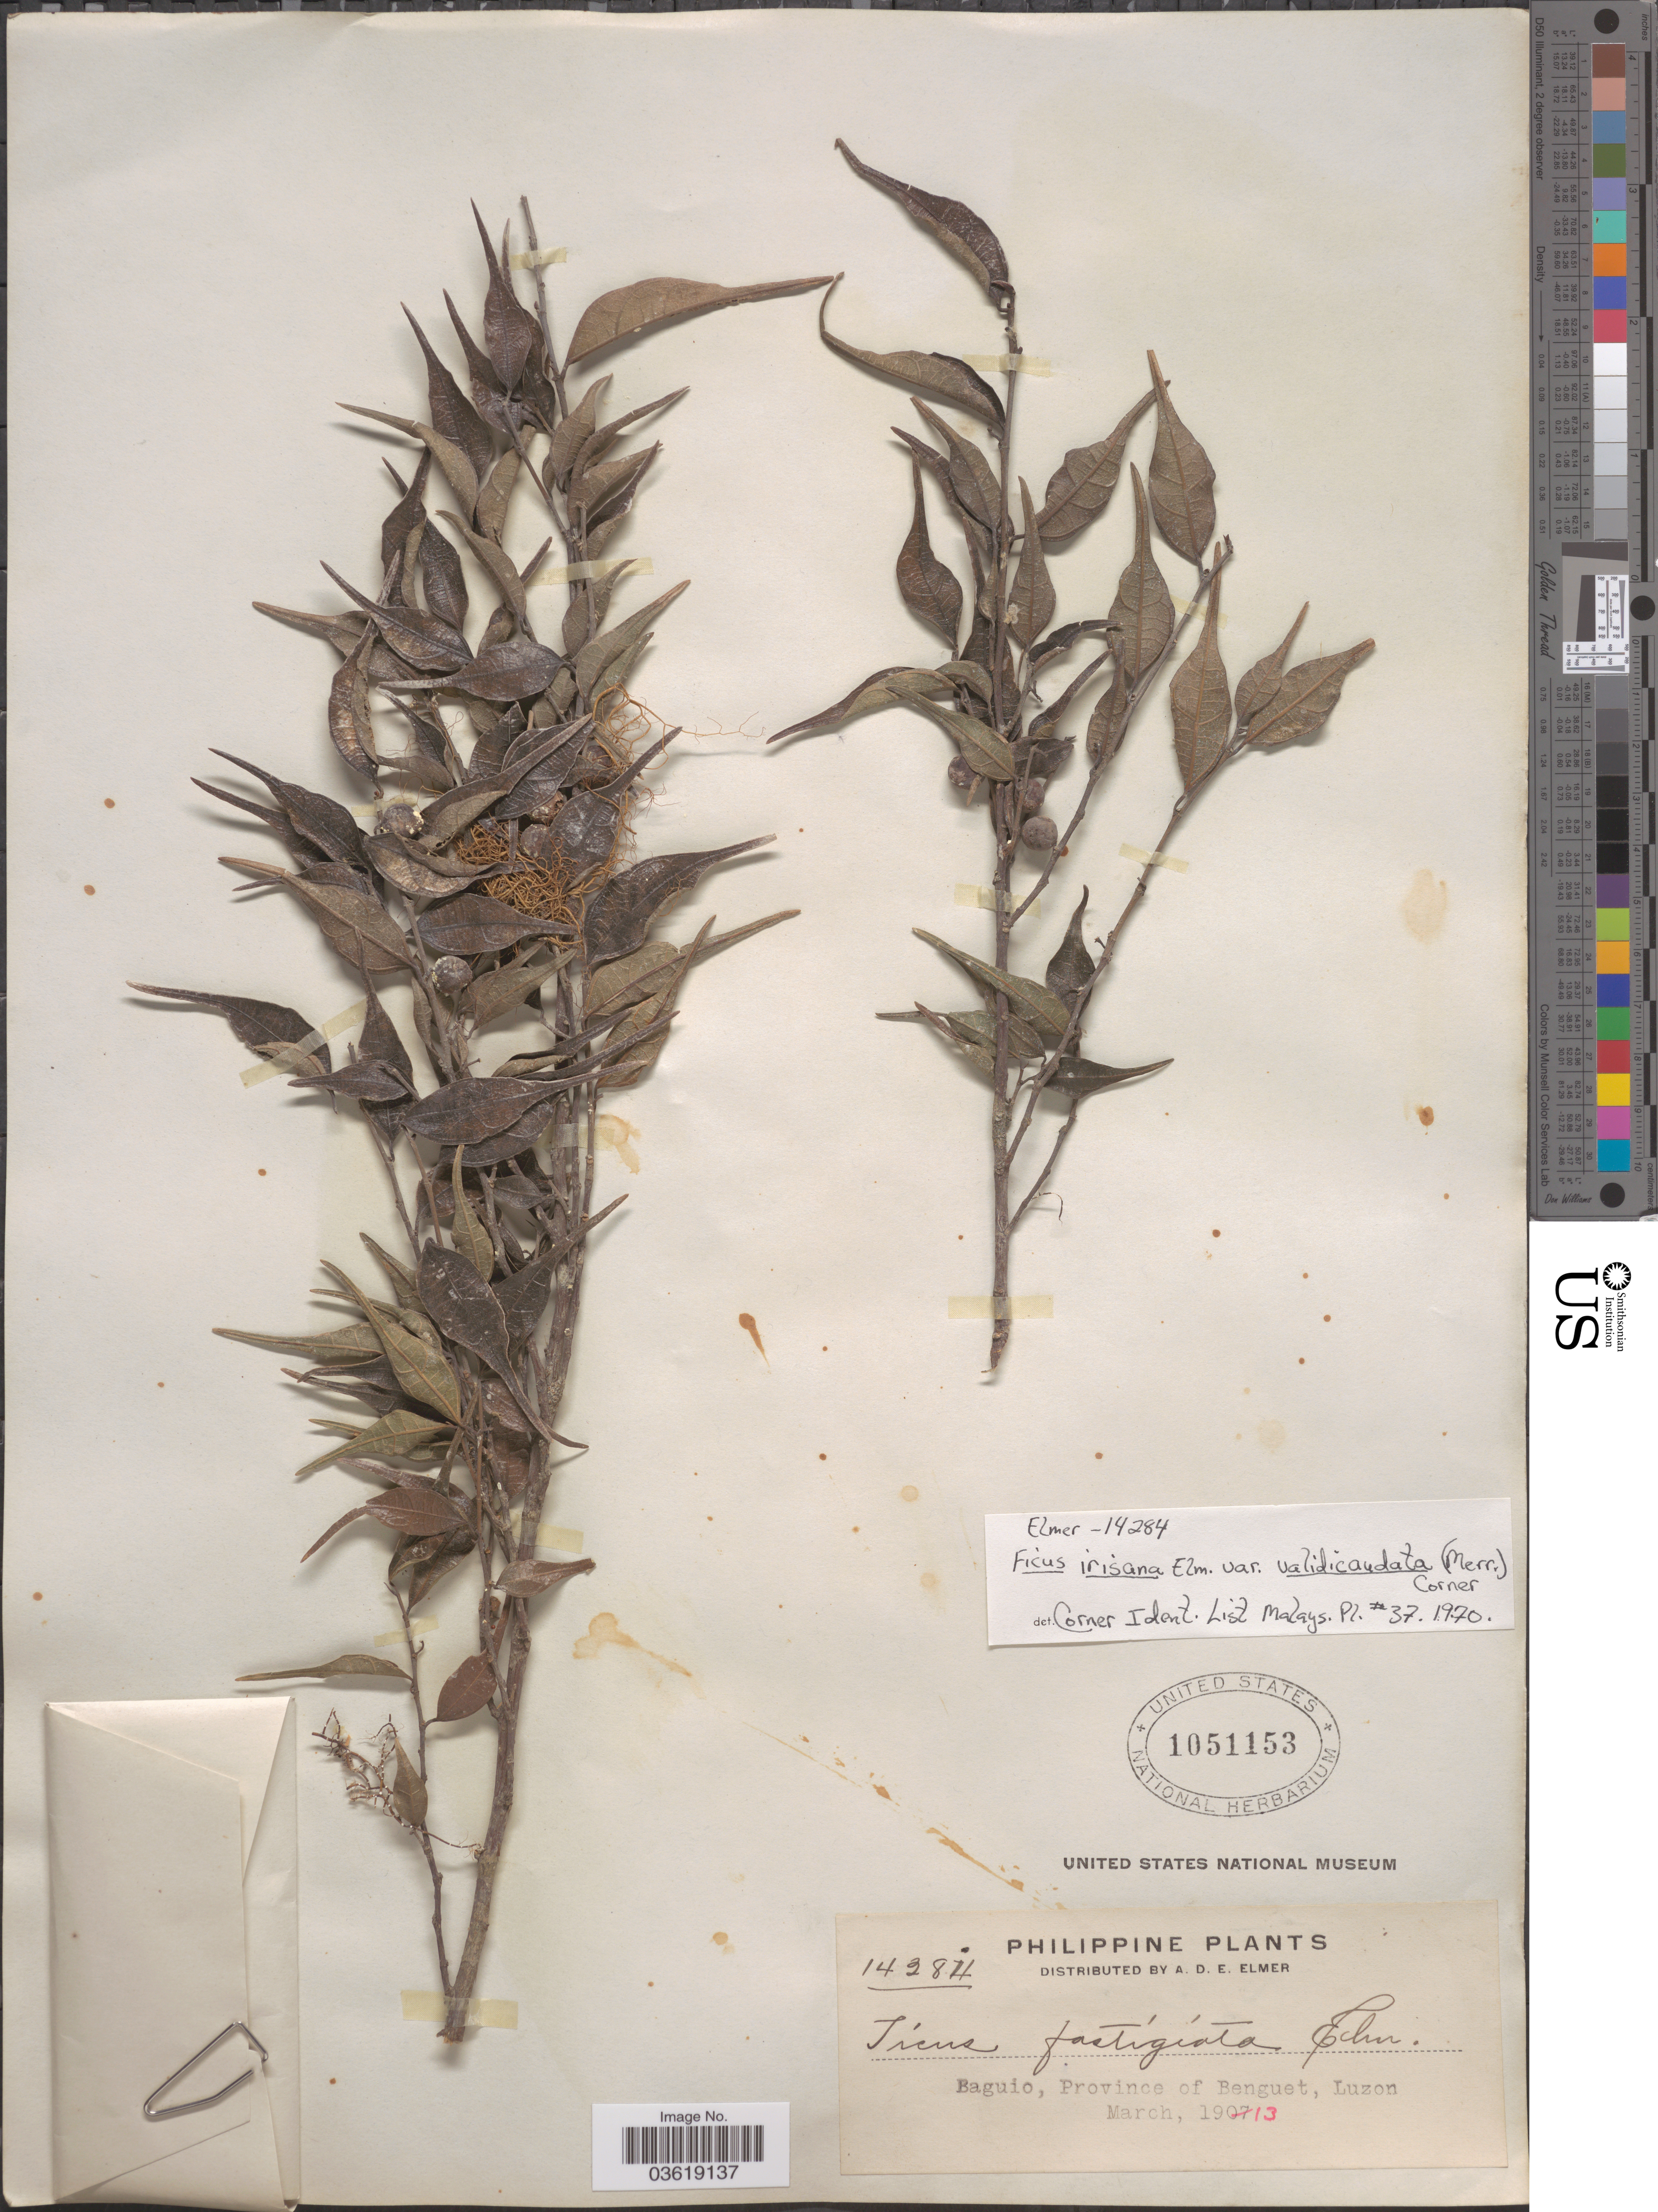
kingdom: Plantae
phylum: Tracheophyta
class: Magnoliopsida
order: Rosales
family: Moraceae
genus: Ficus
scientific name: Ficus irisana var. validicaudata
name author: Corner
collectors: A. D. E. Elmer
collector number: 14284*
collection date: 1913-03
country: Philippines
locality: Philippine. Baguio, Province of Benguet, Luzon.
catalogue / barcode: US 1051153